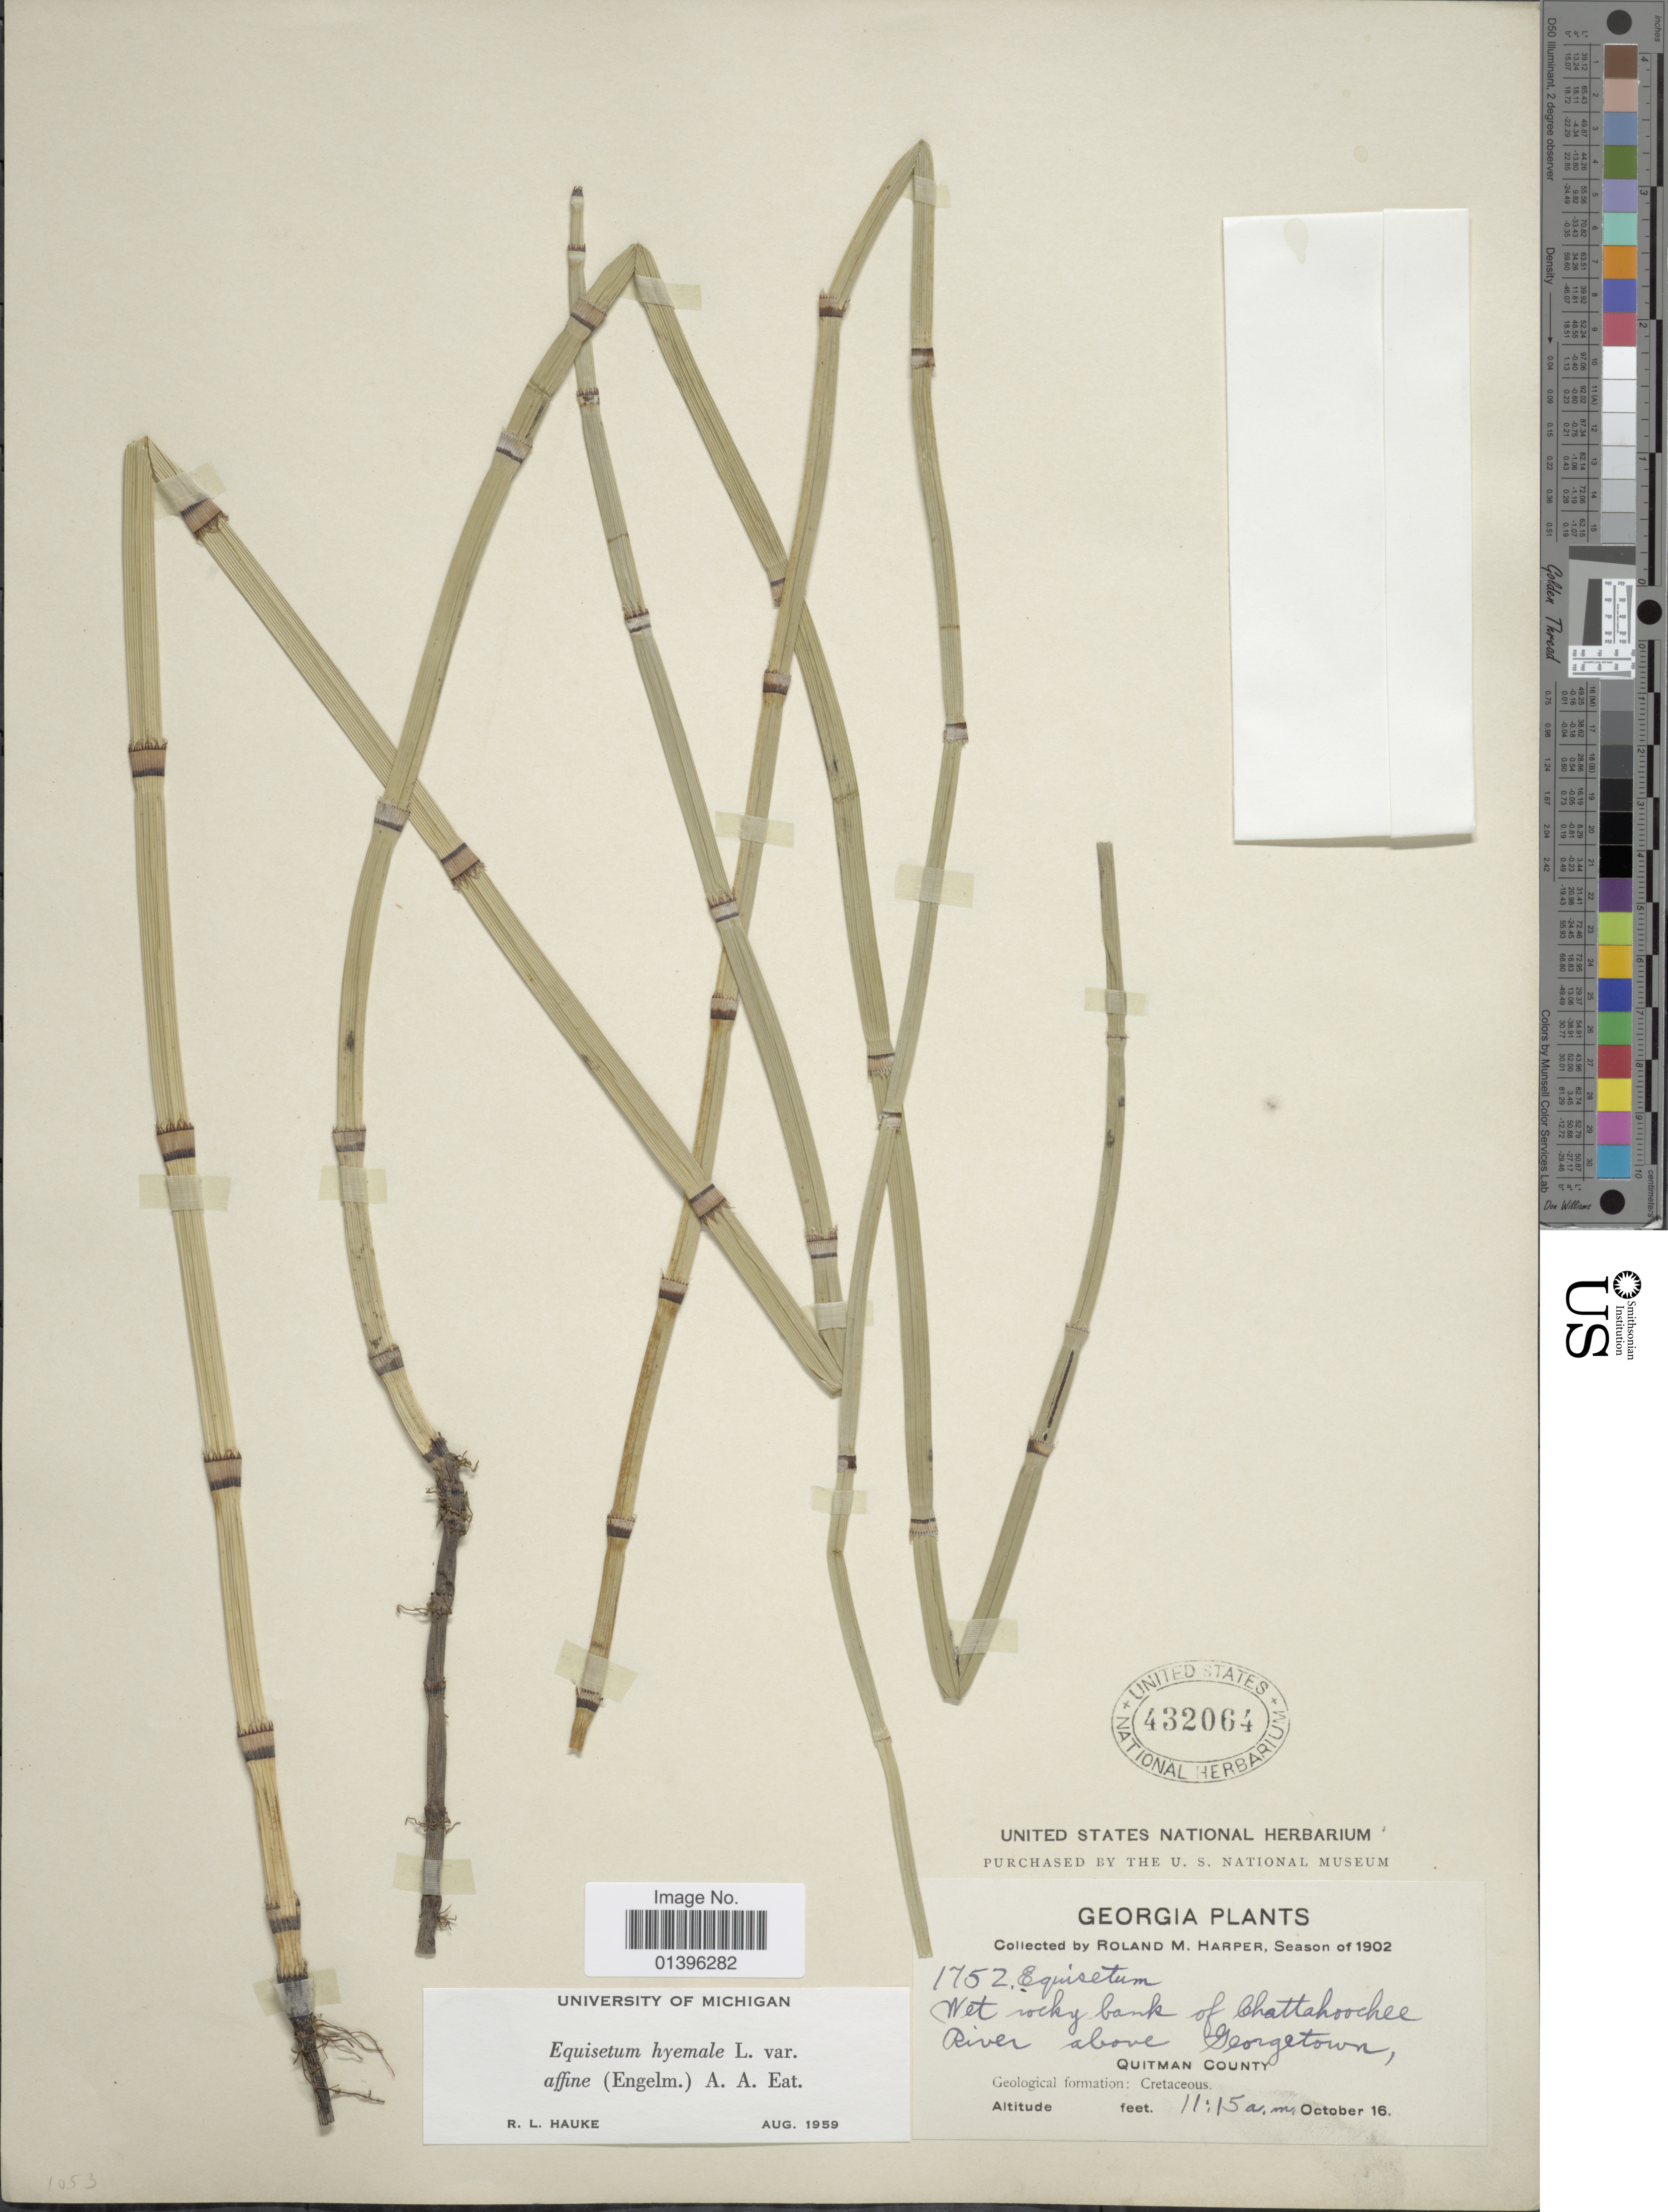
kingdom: Plantae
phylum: Tracheophyta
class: Polypodiopsida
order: Equisetales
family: Equisetaceae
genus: Equisetum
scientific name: Equisetum hyemale var. affine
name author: (Engelm.) A.A. Eaton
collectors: R. M. Harper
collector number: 1752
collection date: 1902-10-16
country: United States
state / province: Georgia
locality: Wet rocky bank of Chattahoochee River above Georgetown, Quitman County. Geological formation: Cretaceous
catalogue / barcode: US 432064